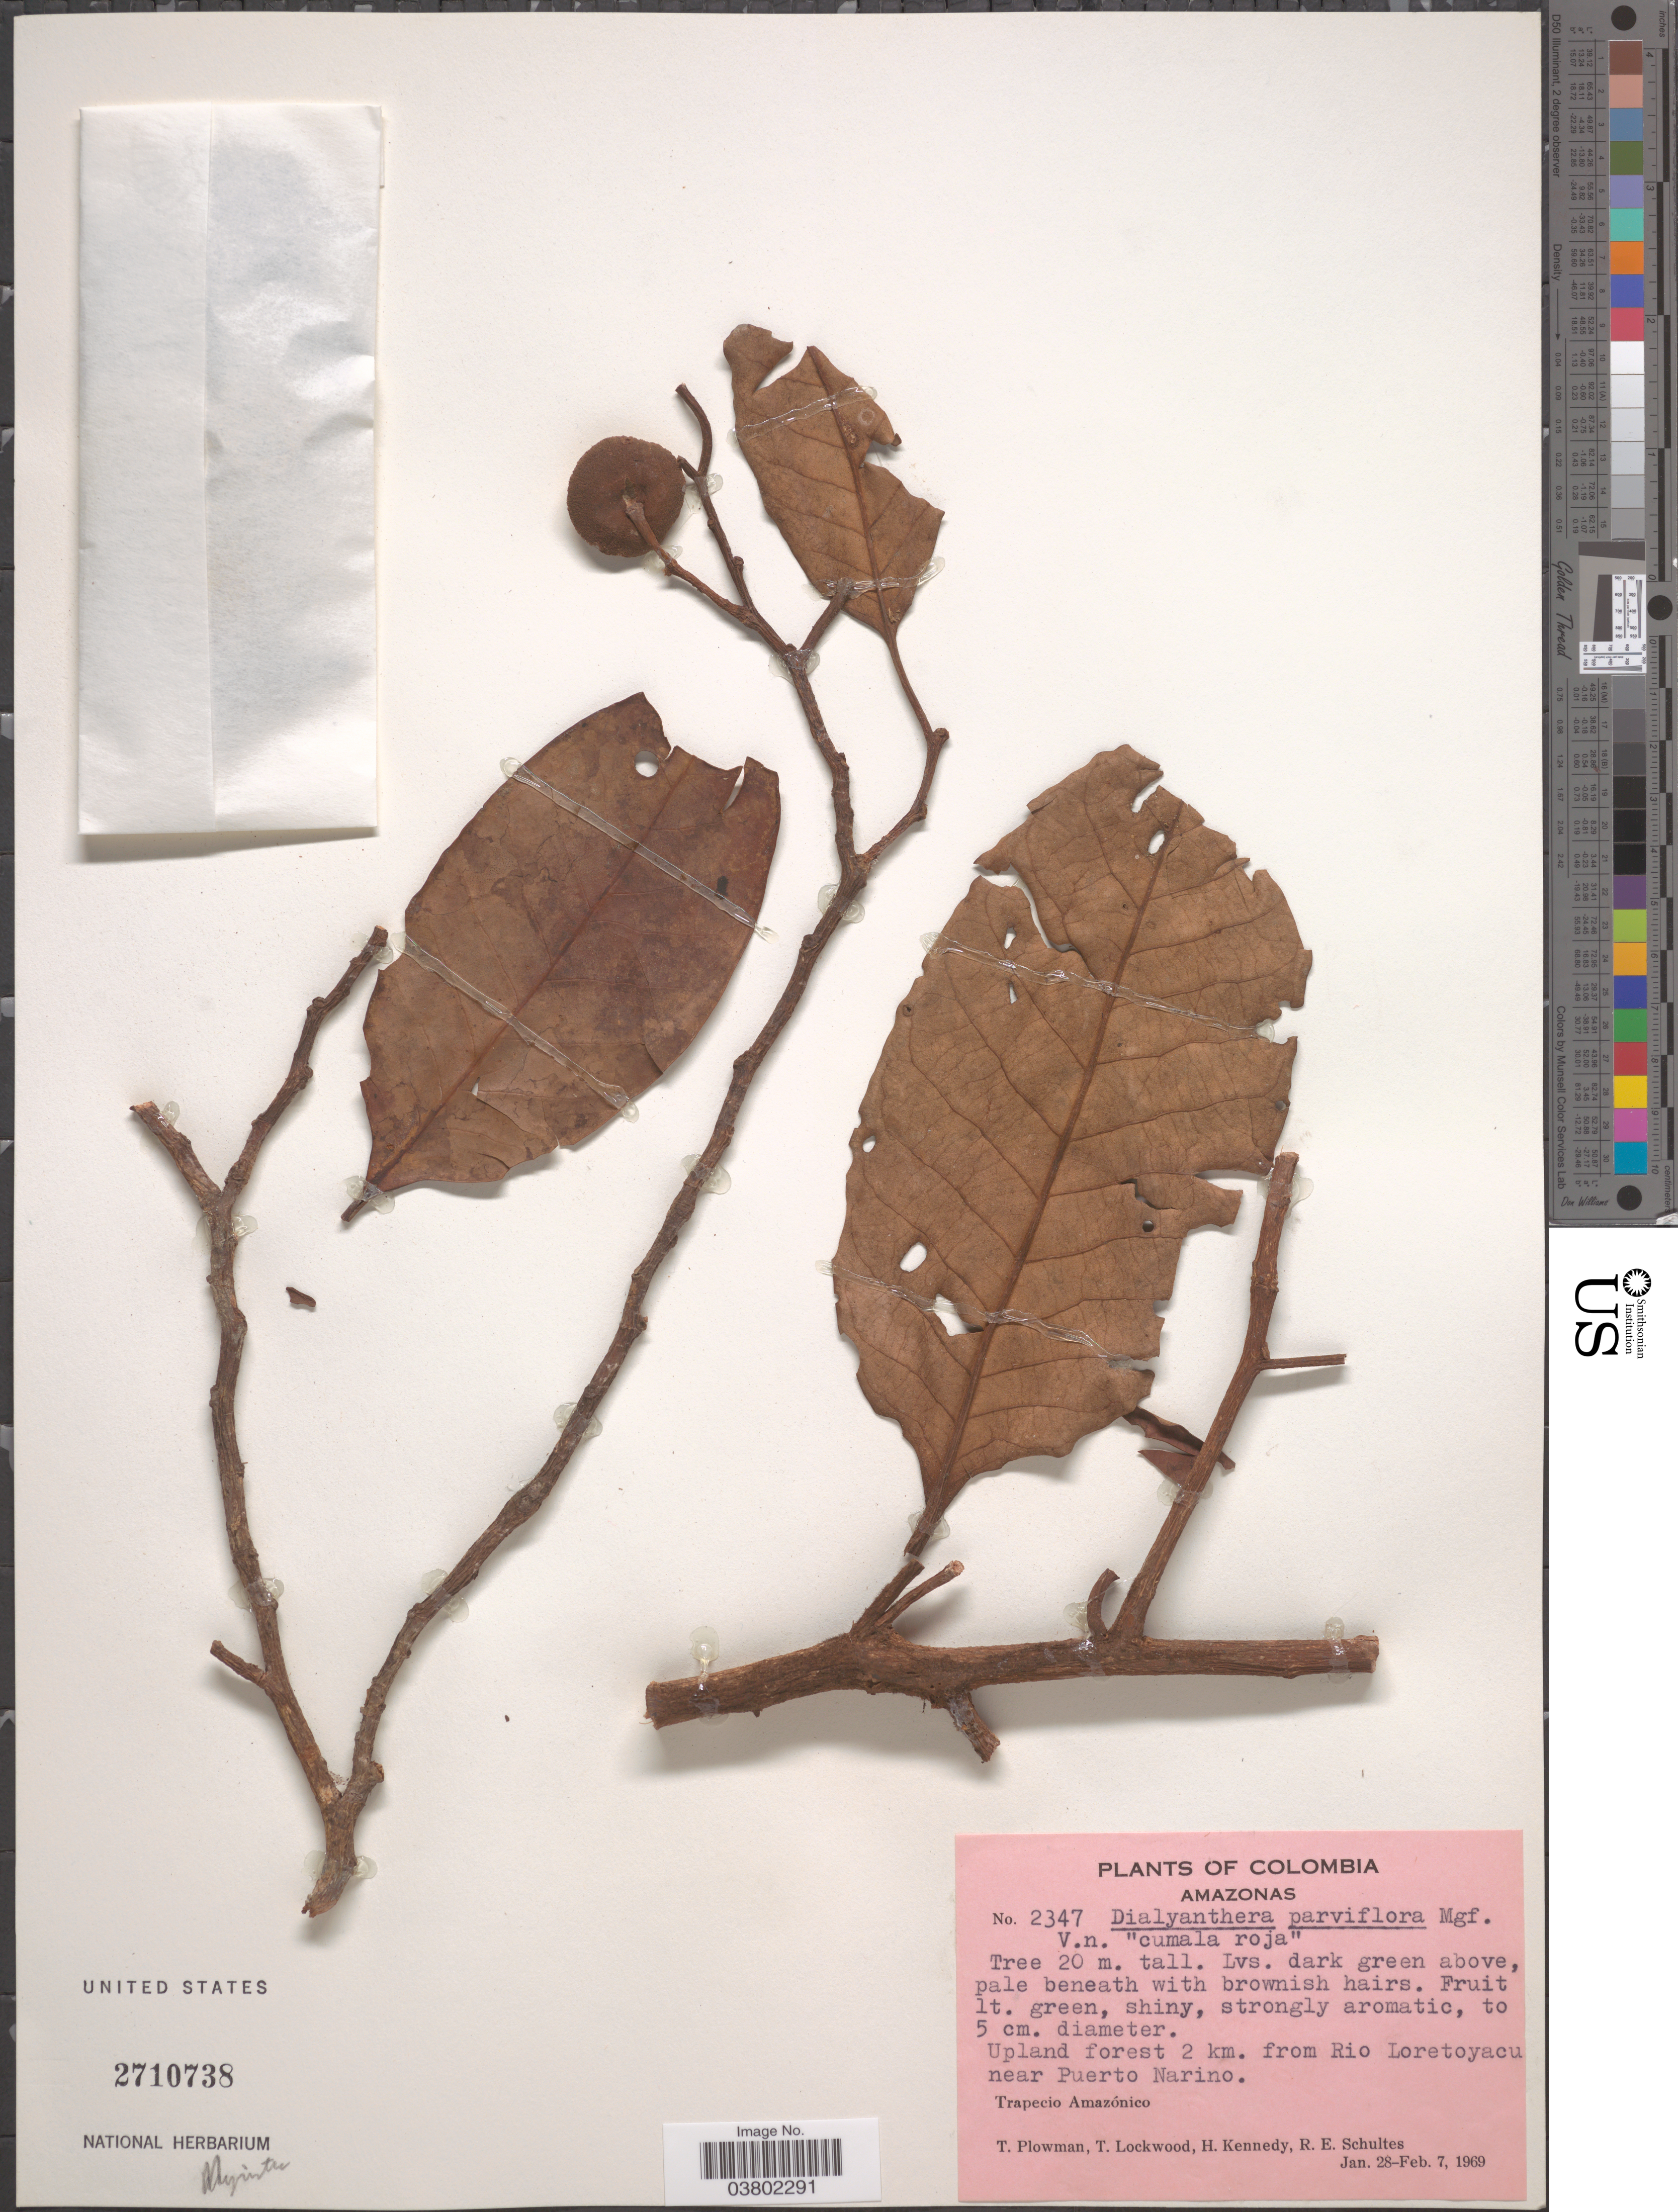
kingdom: Plantae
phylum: Tracheophyta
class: Magnoliopsida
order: Magnoliales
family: Myristicaceae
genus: Otoba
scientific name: Otoba parvifolia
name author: (Markgr.) A.H. Gentry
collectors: T. Plowman, T. Lockwood, H. Kennedy & R. E. Schultes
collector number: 2347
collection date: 1969-01-28/1969-02-07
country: Colombia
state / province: Amazônas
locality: Upland forest 2 km. from Rio Loretoyacu near Puerto Narino. Trapecio Amazónico.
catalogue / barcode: US 2710738